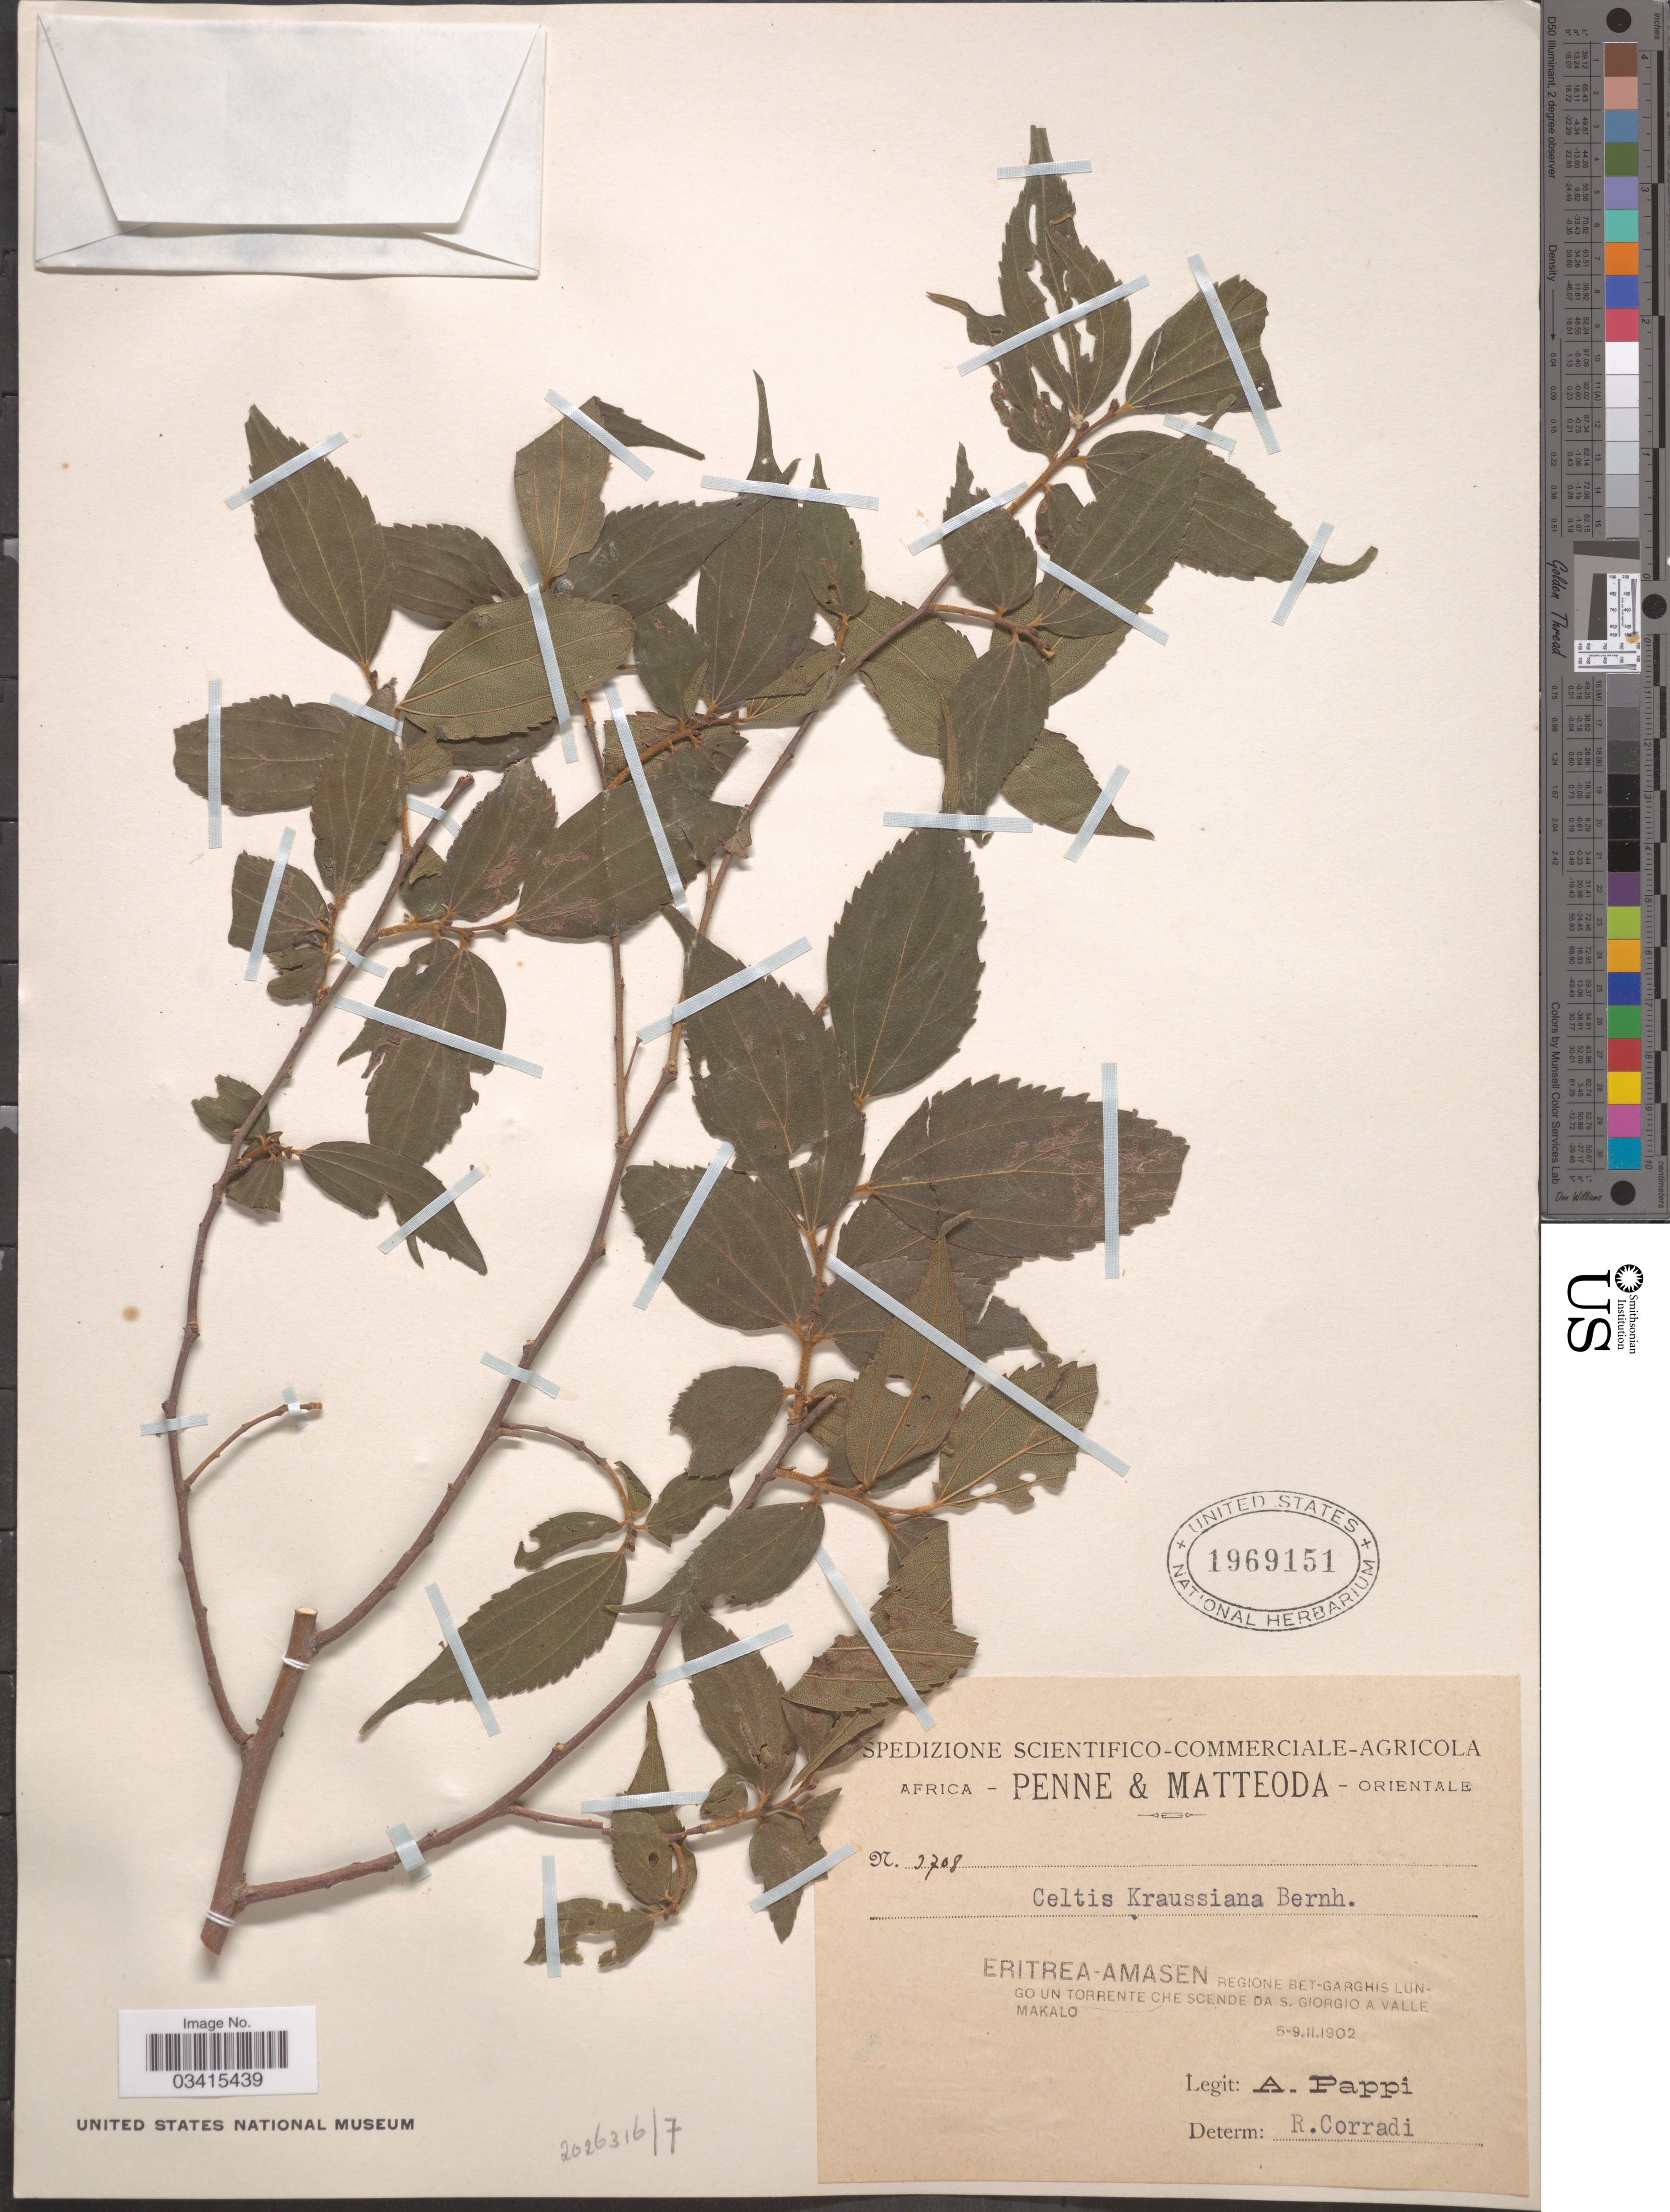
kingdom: Plantae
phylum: Tracheophyta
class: Magnoliopsida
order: Rosales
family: Cannabaceae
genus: Celtis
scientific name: Celtis kraussiana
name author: Bernh.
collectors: A. Pappi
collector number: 3708*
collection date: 1902-02-05/1902-02-09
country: Eritrea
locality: Africa Orientale. Eritrea-Amasen Regione Bet-Garghis lungo un torrente che scende da S. Giorgio a Valle Makalo.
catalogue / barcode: US 1969151